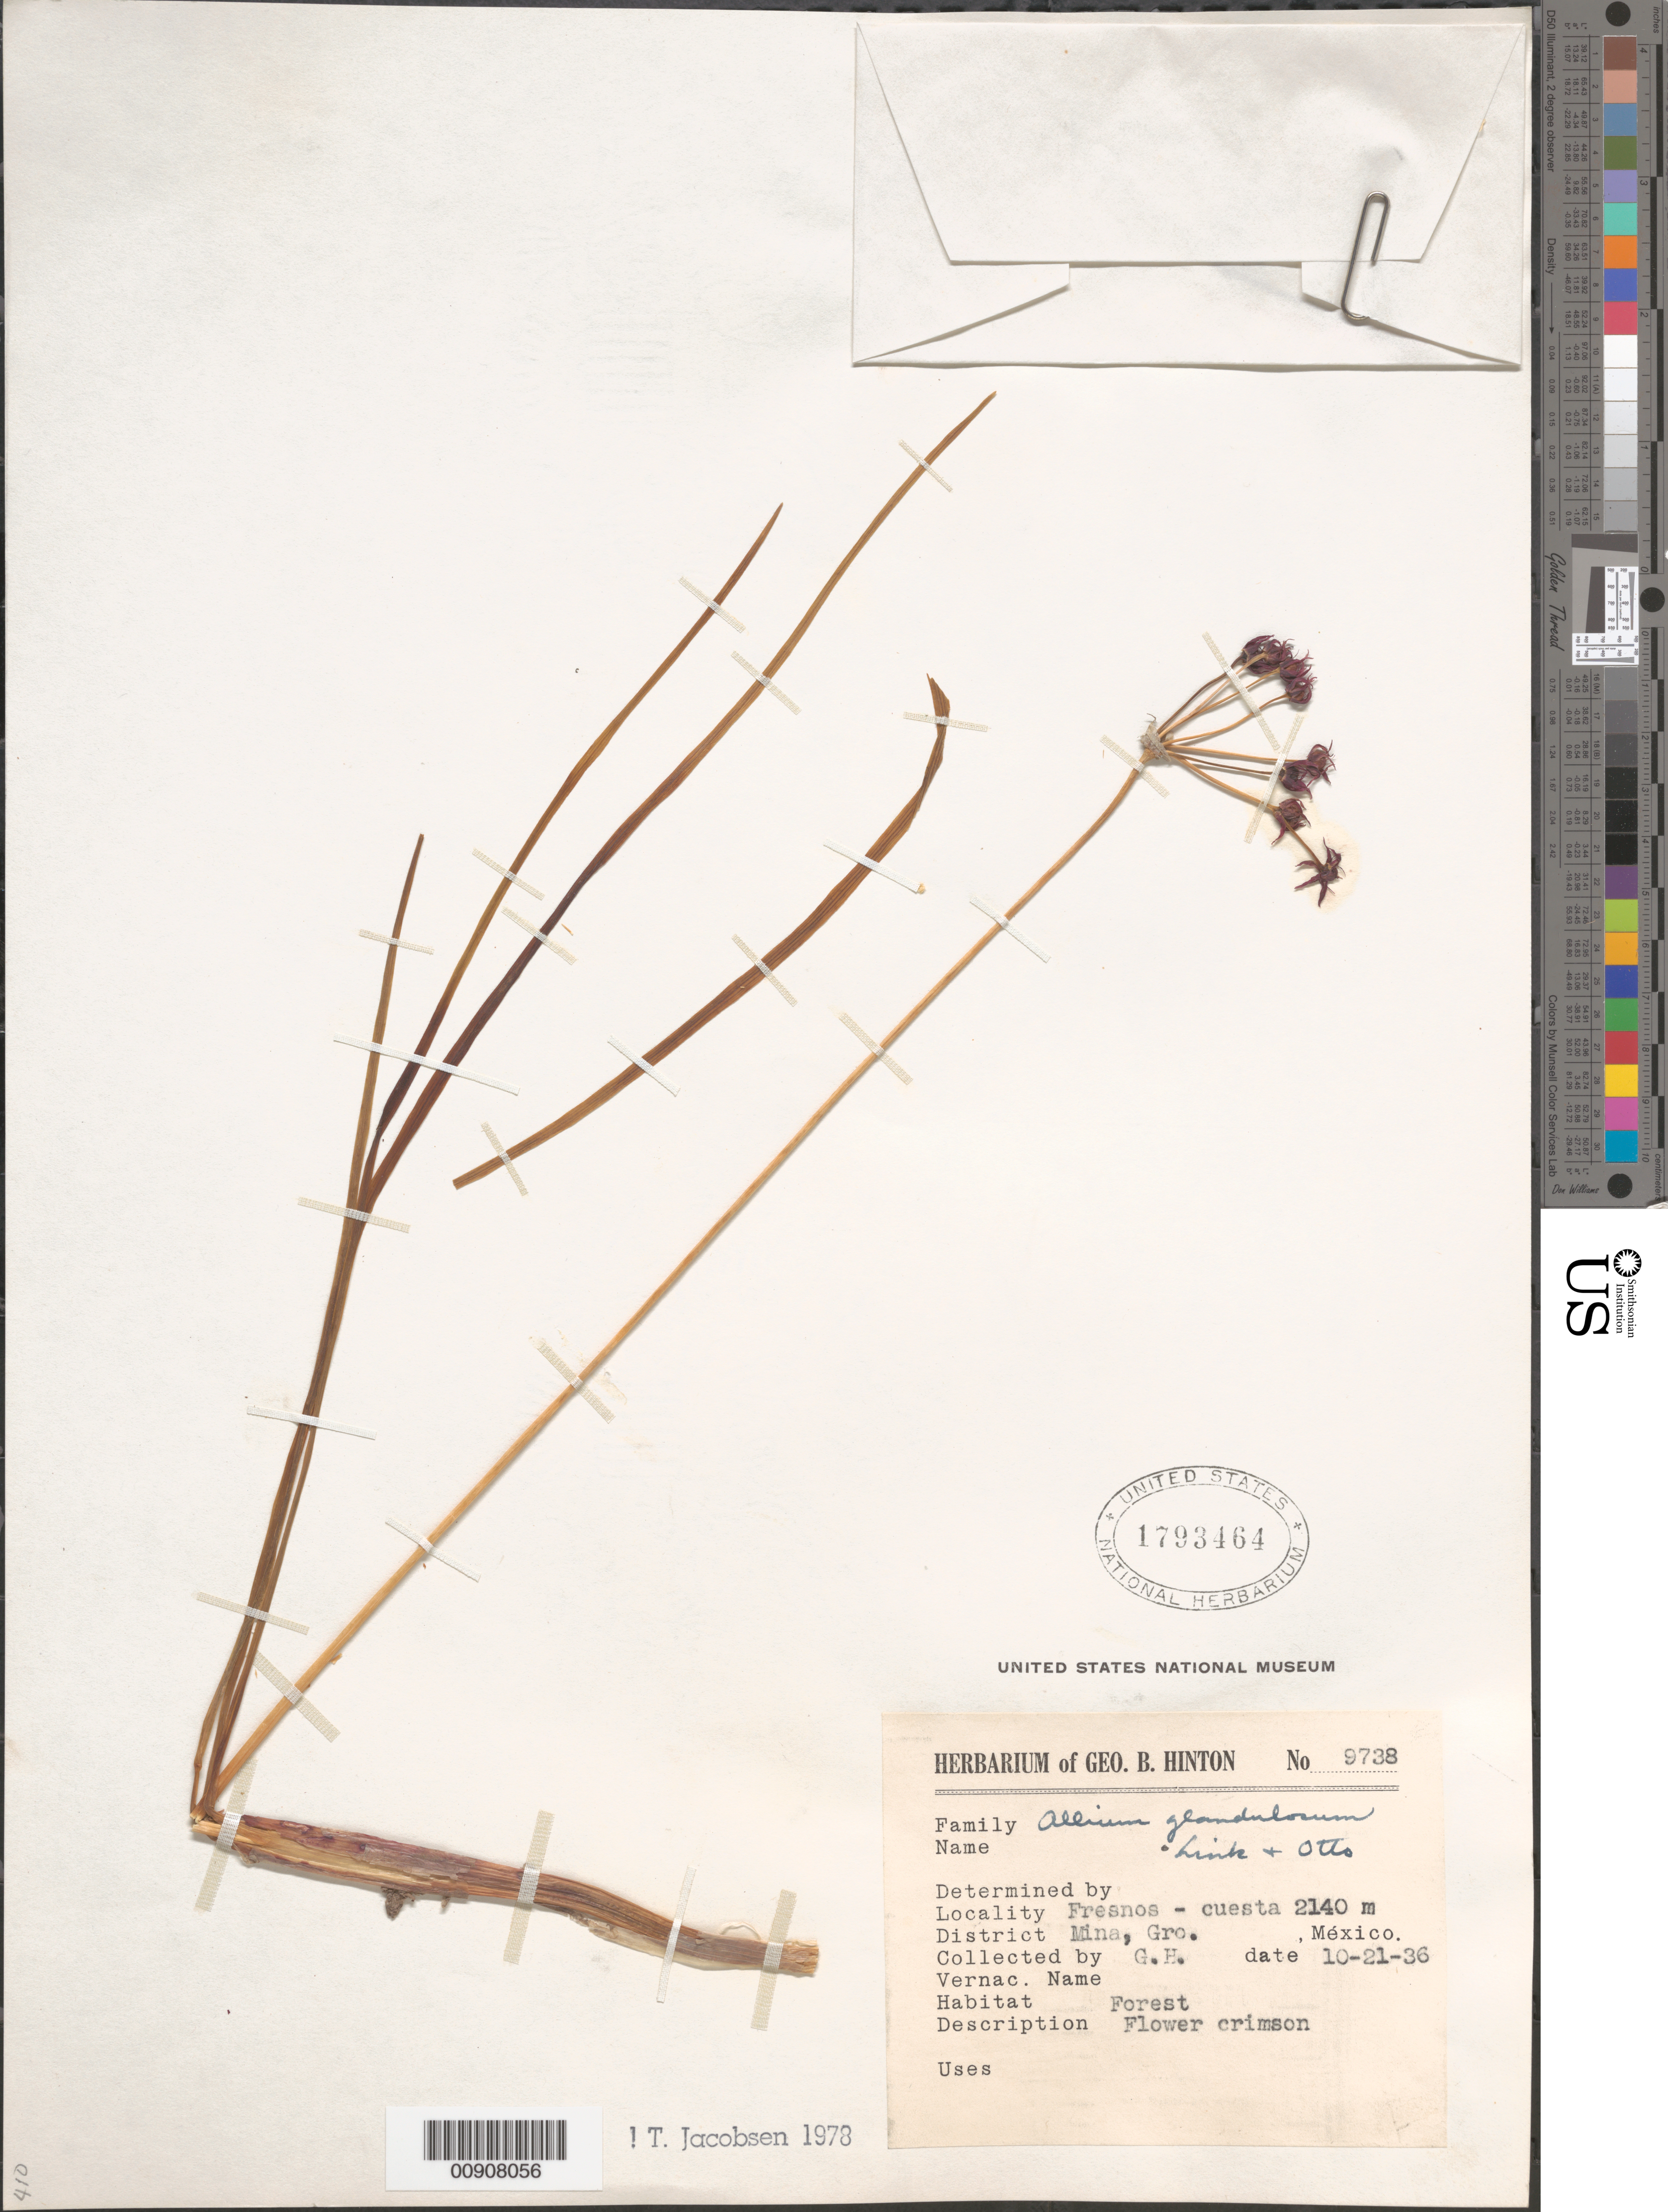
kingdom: Plantae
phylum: Tracheophyta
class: Liliopsida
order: Asparagales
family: Amaryllidaceae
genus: Allium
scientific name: Allium glandulosum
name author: Link & Otto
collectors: G. B. Hinton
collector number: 9738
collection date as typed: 21 Oct 1936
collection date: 1936-10-21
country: Mexico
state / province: Guerrero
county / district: Mina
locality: Fresnos - cuesta, District Mina, Guerrero.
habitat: Forest.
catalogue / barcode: US 1793464